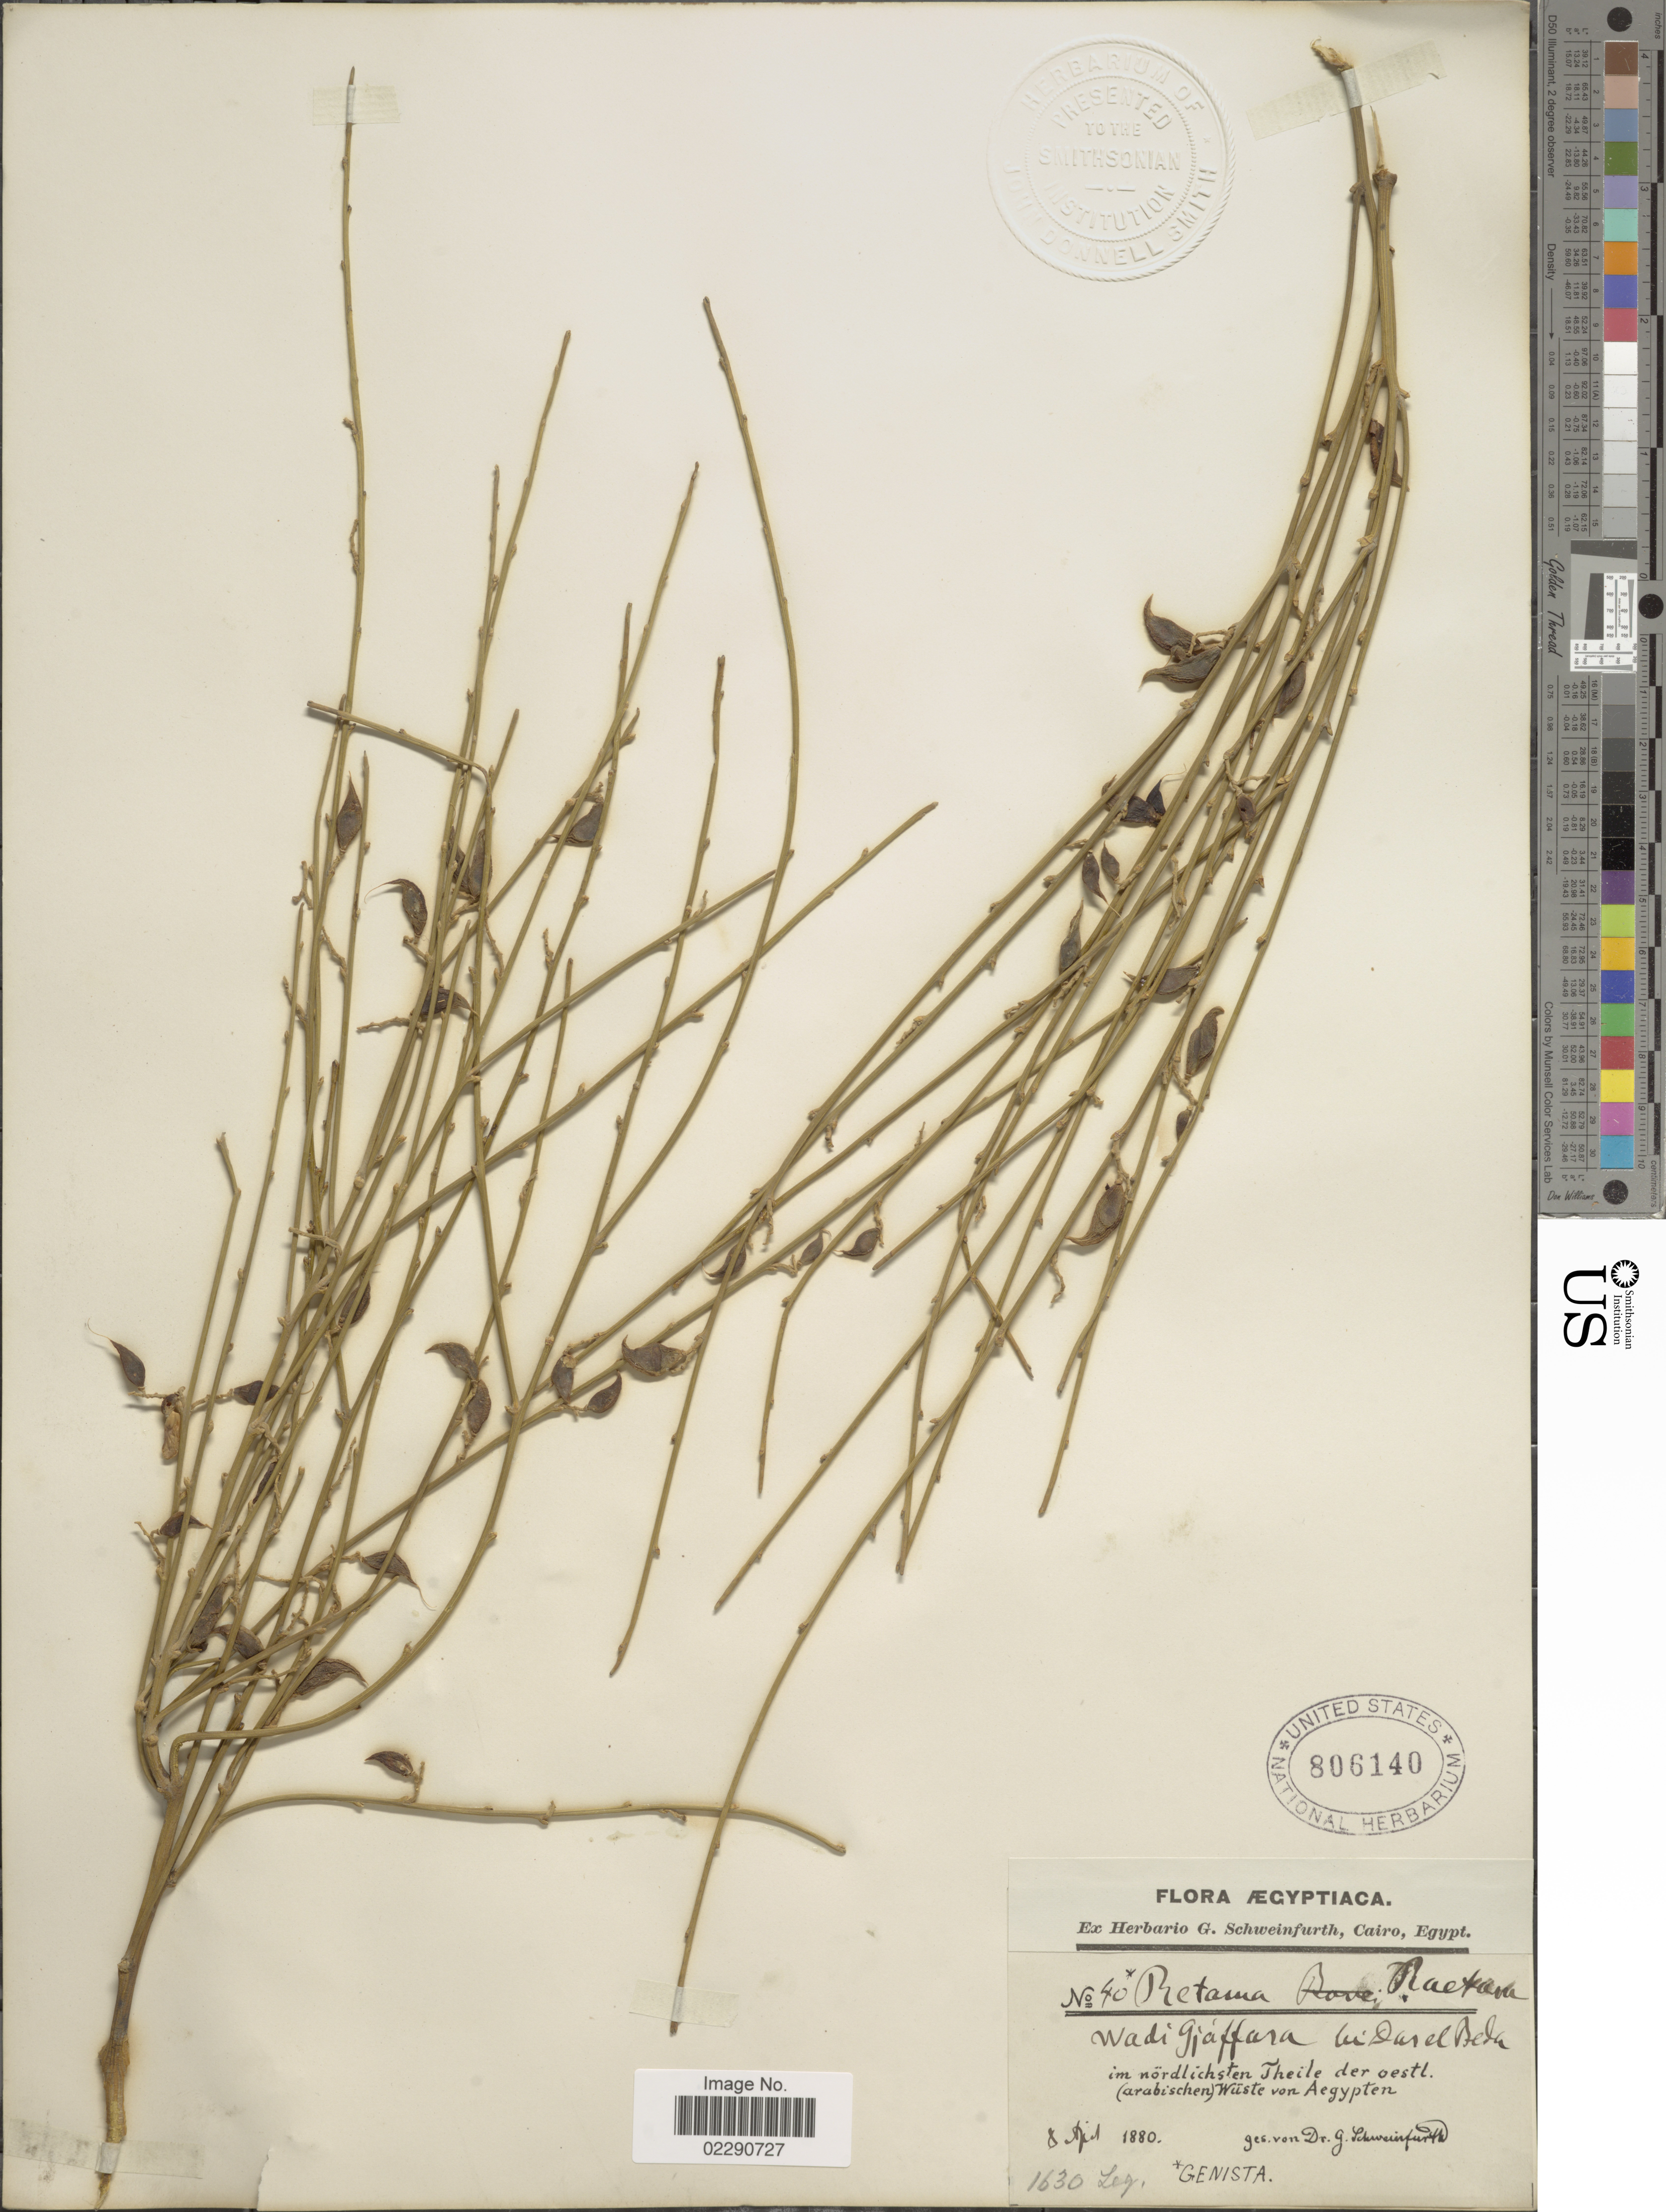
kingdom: Plantae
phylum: Tracheophyta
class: Magnoliopsida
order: Fabales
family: Fabaceae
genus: Retama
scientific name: Retama raetam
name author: (Forssk.) Webb & Berthel.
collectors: G. A. Schweinfurth (herbarium)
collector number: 40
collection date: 1880-09-08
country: Egypt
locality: Nordlichsten Theile der oestl. (arabischen) Wuste von Aegypten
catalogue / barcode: US 806140